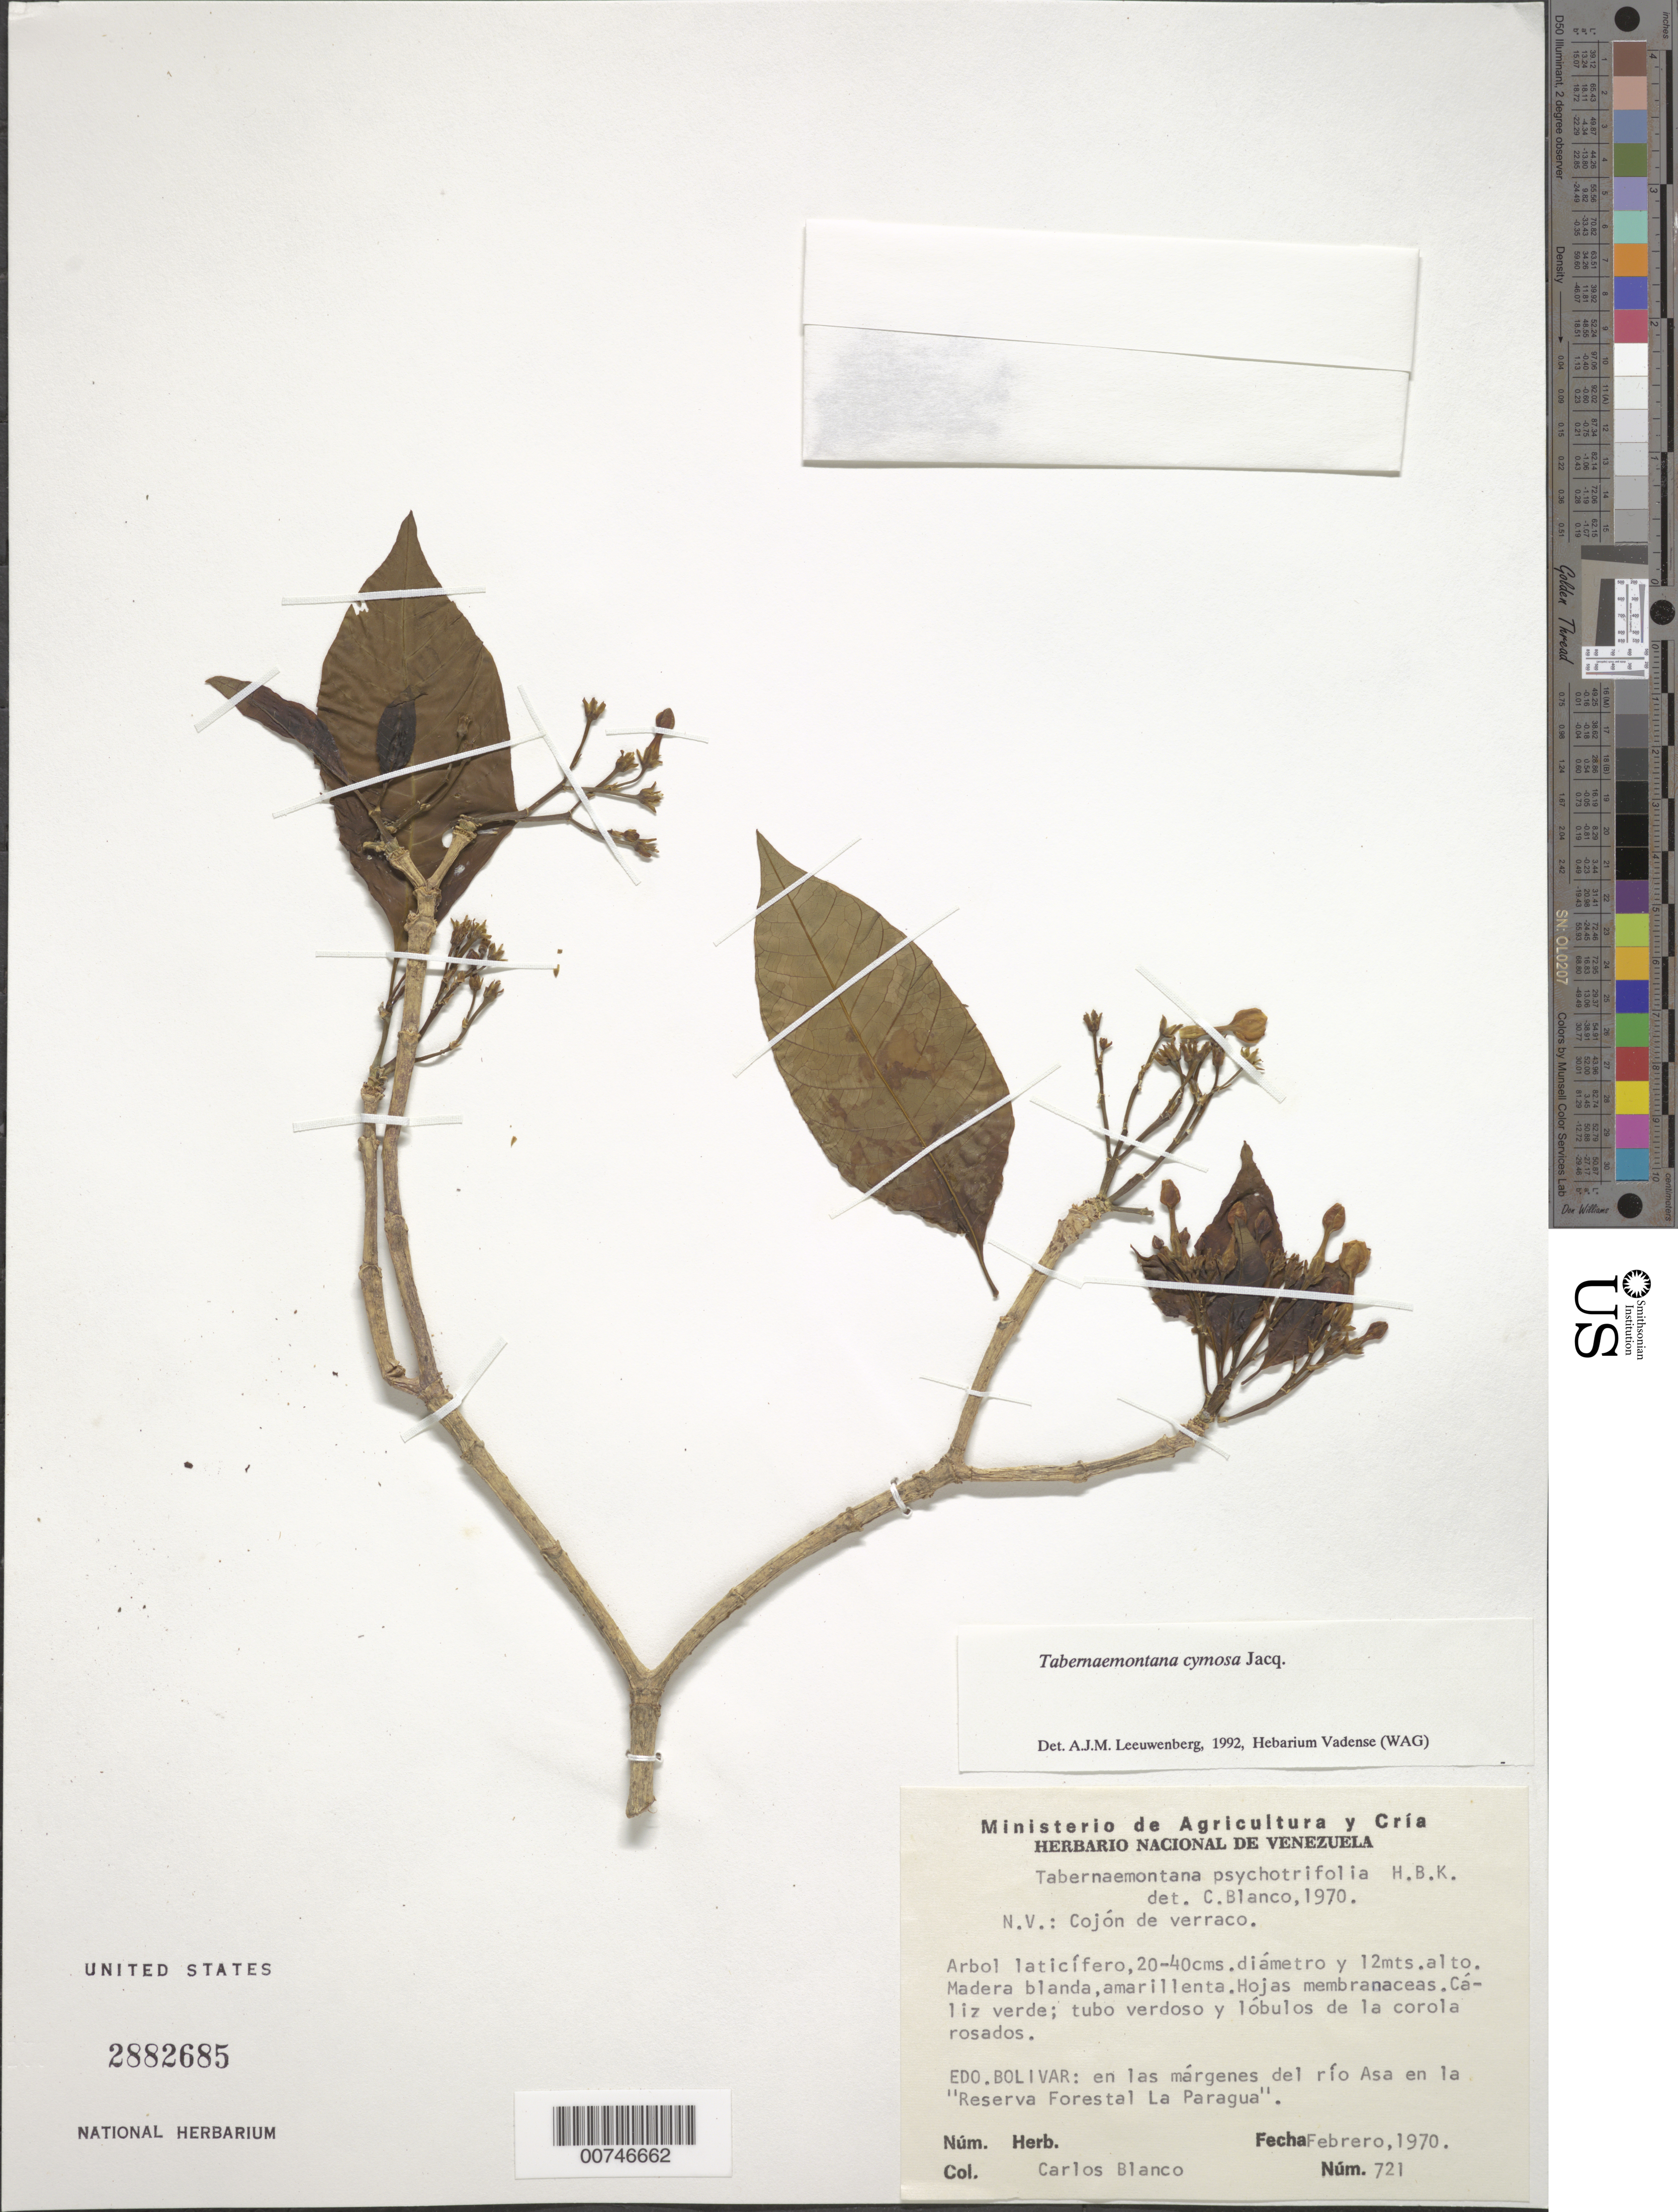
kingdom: Plantae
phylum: Tracheophyta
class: Magnoliopsida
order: Gentianales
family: Apocynaceae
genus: Tabernaemontana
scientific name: Tabernaemontana cymosa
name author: Jacq.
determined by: Leeuwenberg, A. J. M.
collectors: C. A. Blanco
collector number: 721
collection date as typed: Feb-70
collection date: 1970-02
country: Venezuela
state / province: Bolívar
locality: Reserva Forestal "La Paragua"; Río Asa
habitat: Along river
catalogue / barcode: US 2882685